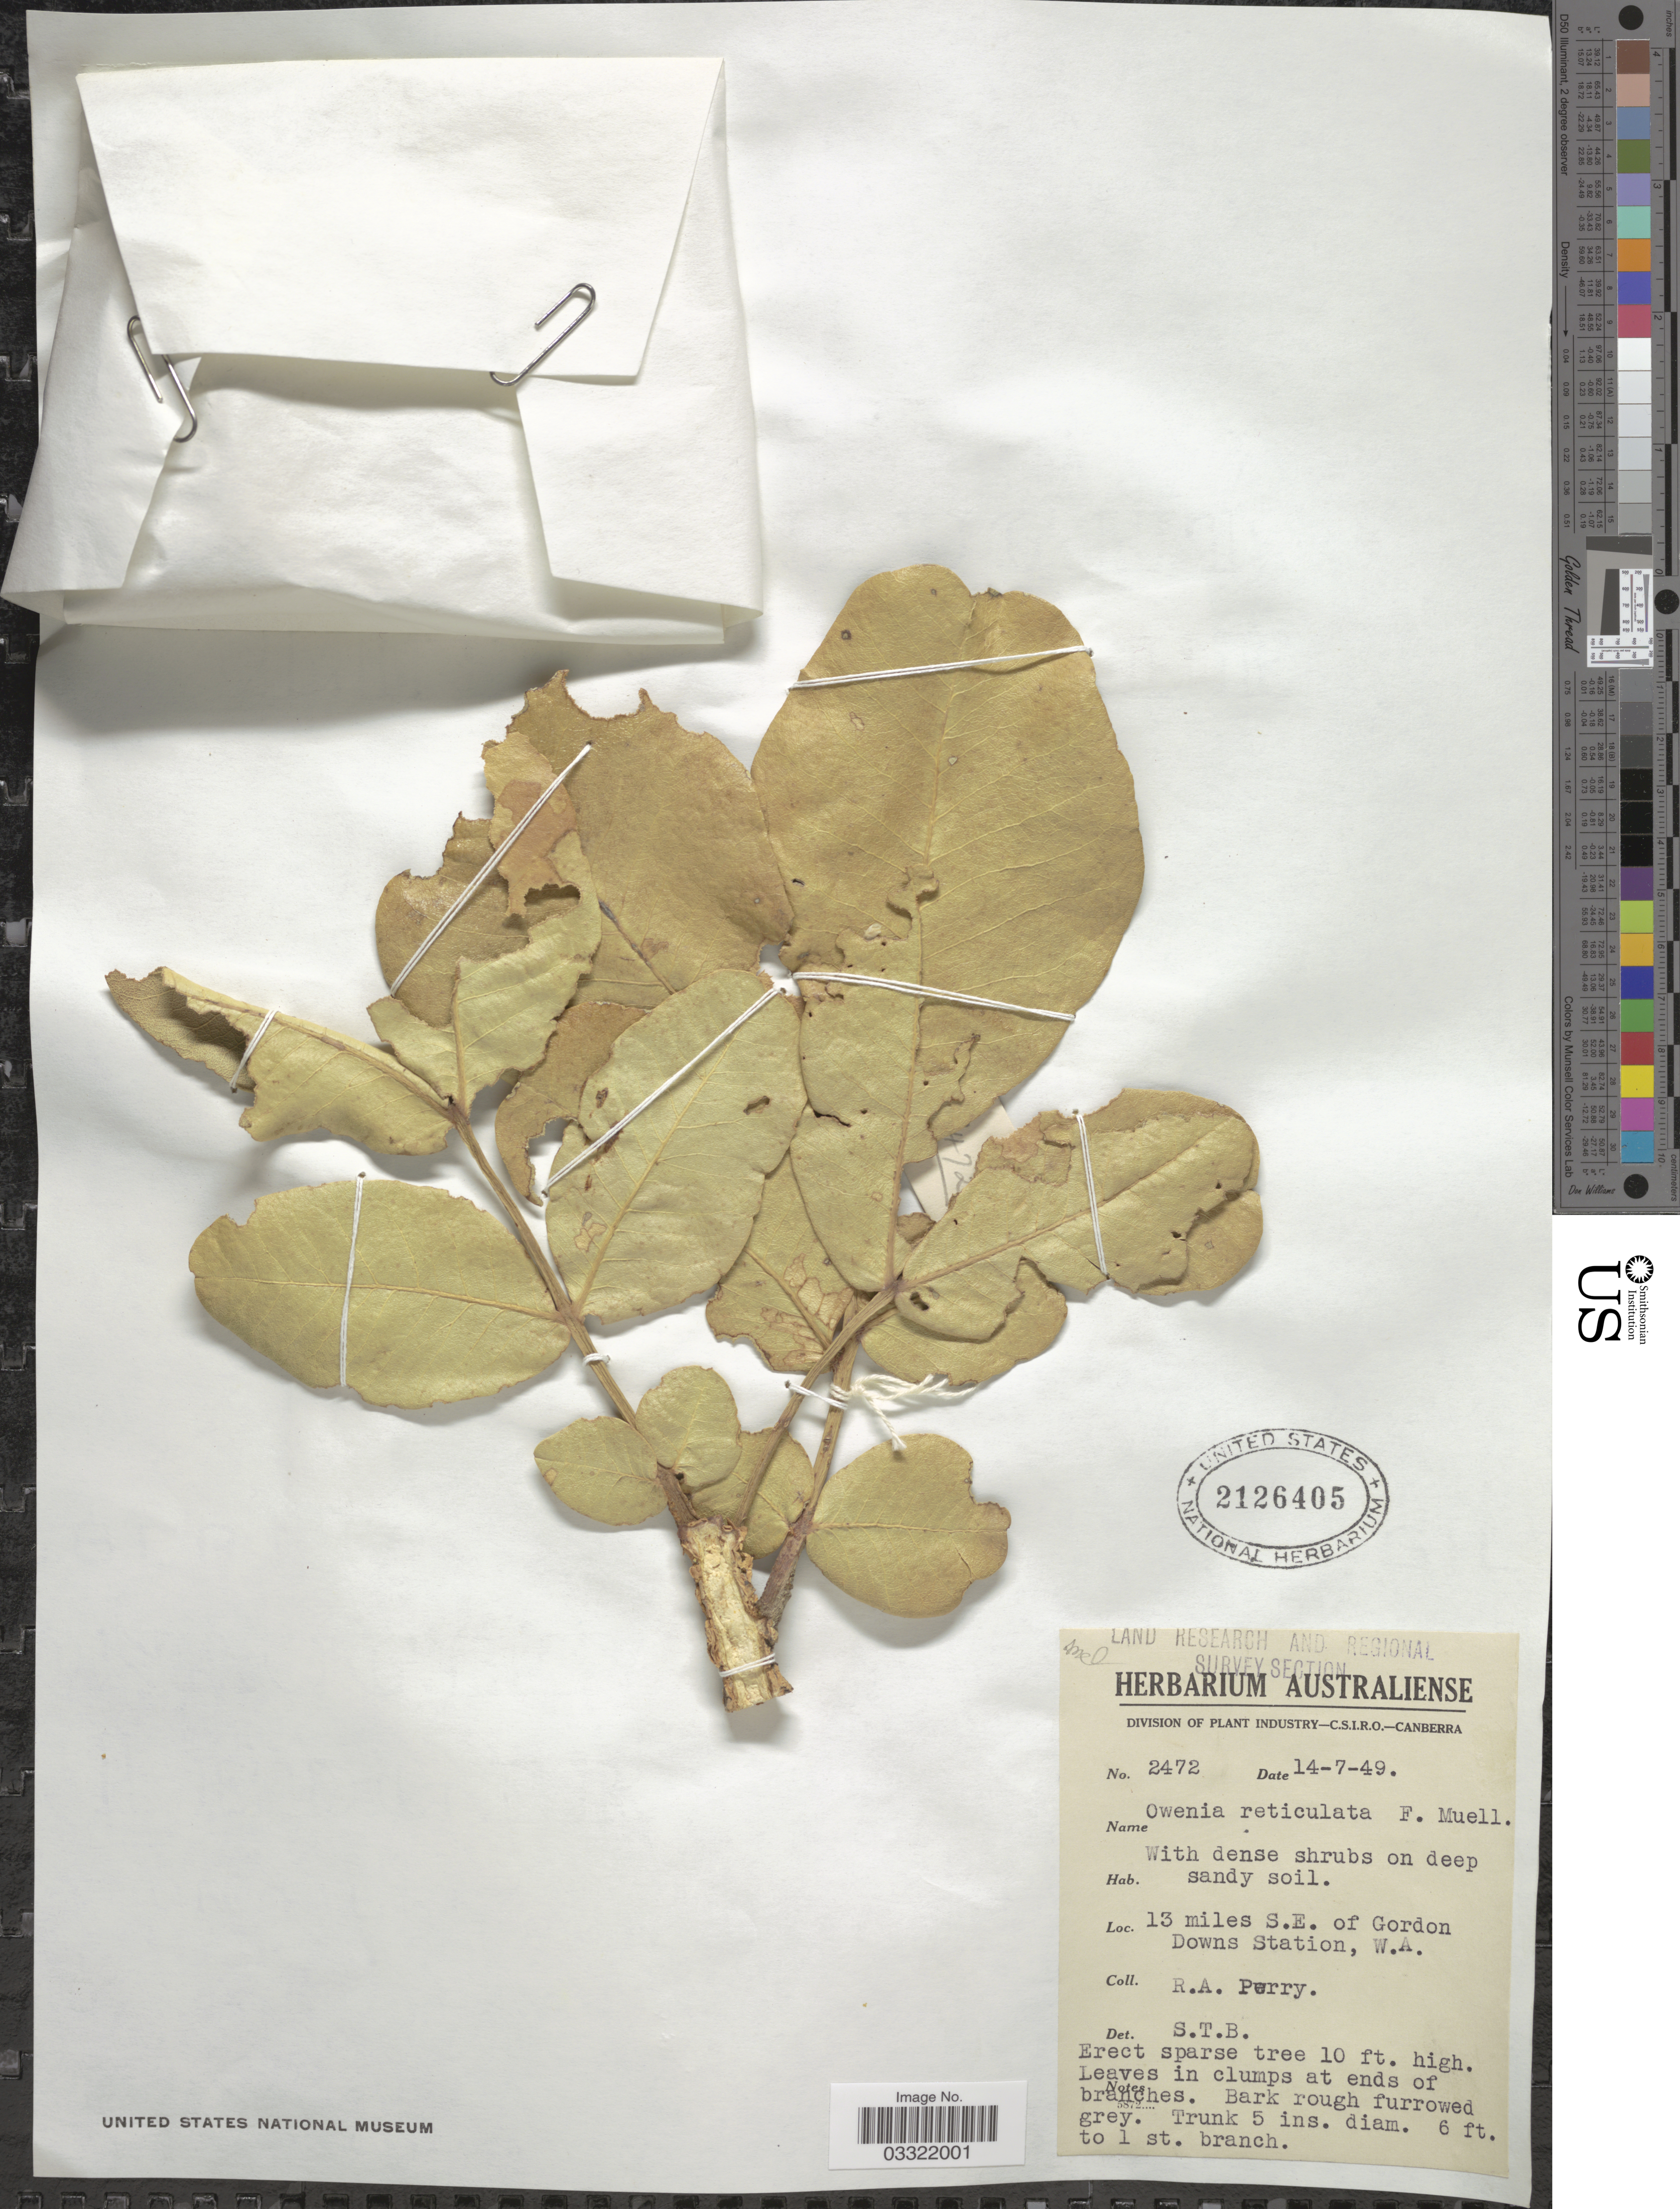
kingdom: Plantae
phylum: Tracheophyta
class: Magnoliopsida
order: Sapindales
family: Meliaceae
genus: Owenia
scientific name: Owenia reticulata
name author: F. Muell.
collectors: Perry, R. A.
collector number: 2472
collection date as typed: Transcribed d/m/y: 14/7/49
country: Australia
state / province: Western Australia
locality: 13 miles S.E. of Gordon Downs Station.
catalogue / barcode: US 2126405